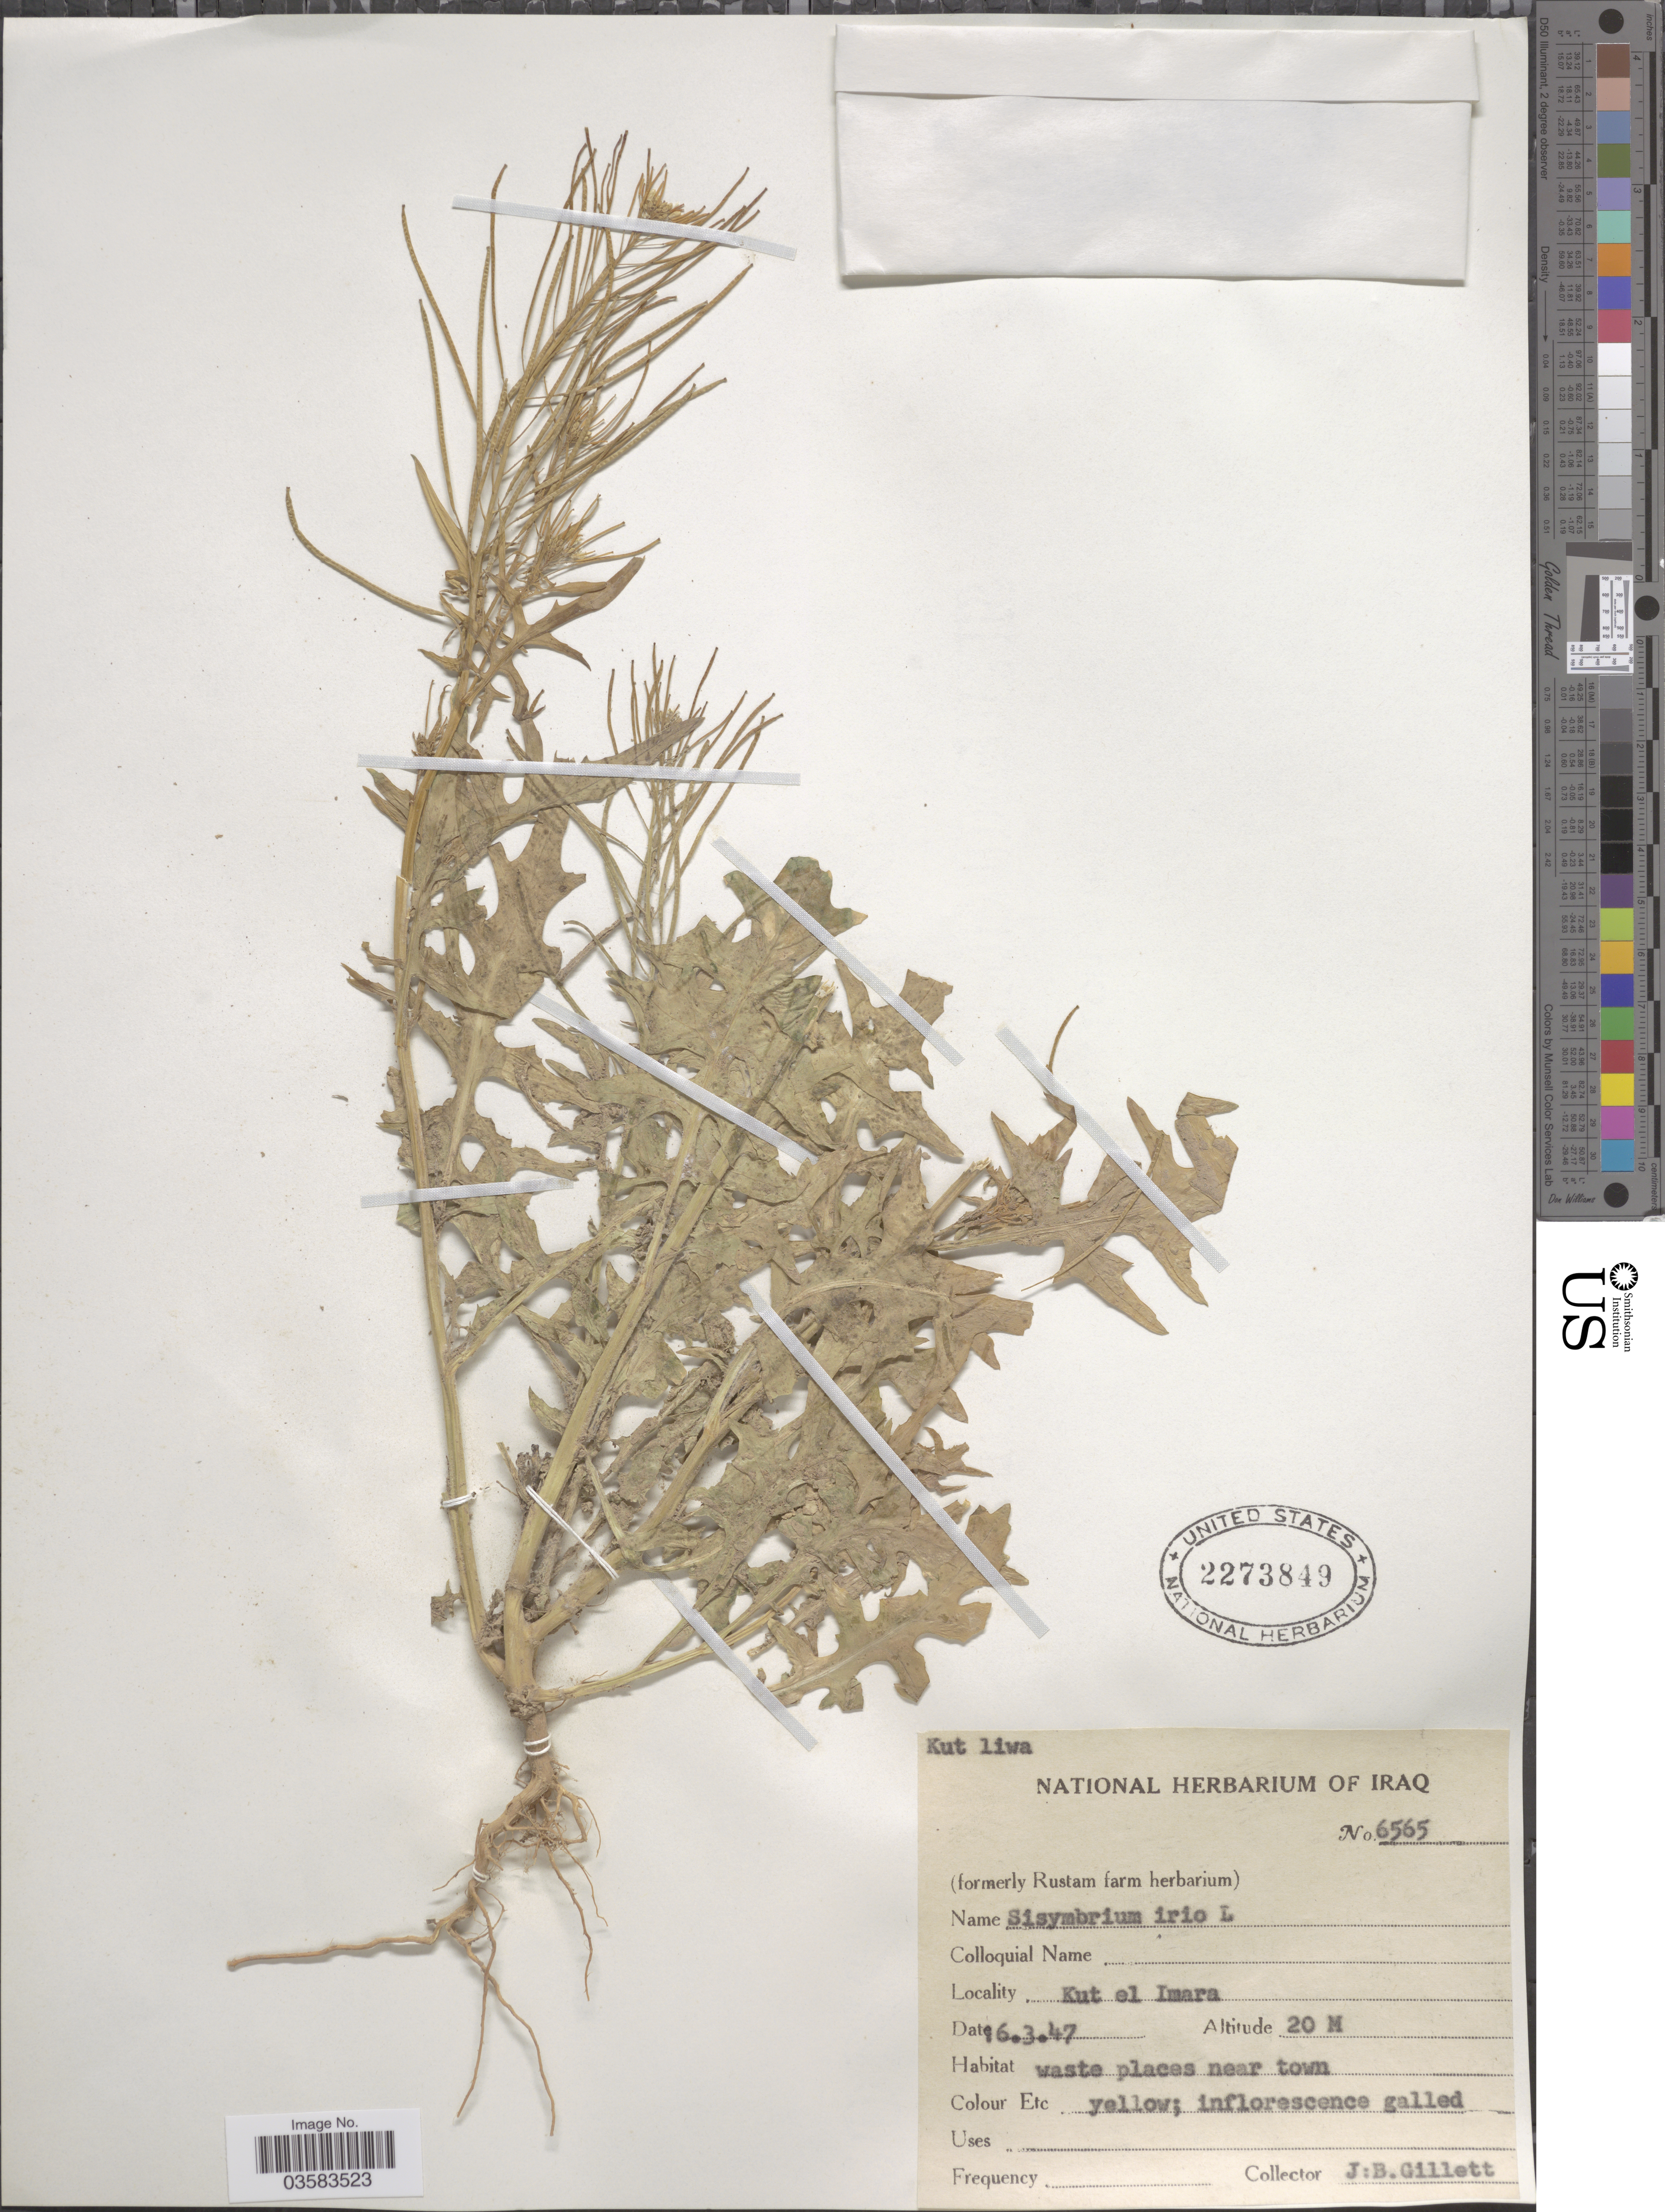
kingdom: Plantae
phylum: Tracheophyta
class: Magnoliopsida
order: Brassicales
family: Brassicaceae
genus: Sisymbrium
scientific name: Sisymbrium irio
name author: L.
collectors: J. B. Gillett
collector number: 6565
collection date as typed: Transcribed d/m/y: 16/3/47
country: Iraq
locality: Kut liwa. Kut el Imara.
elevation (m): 20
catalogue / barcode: US 2273849